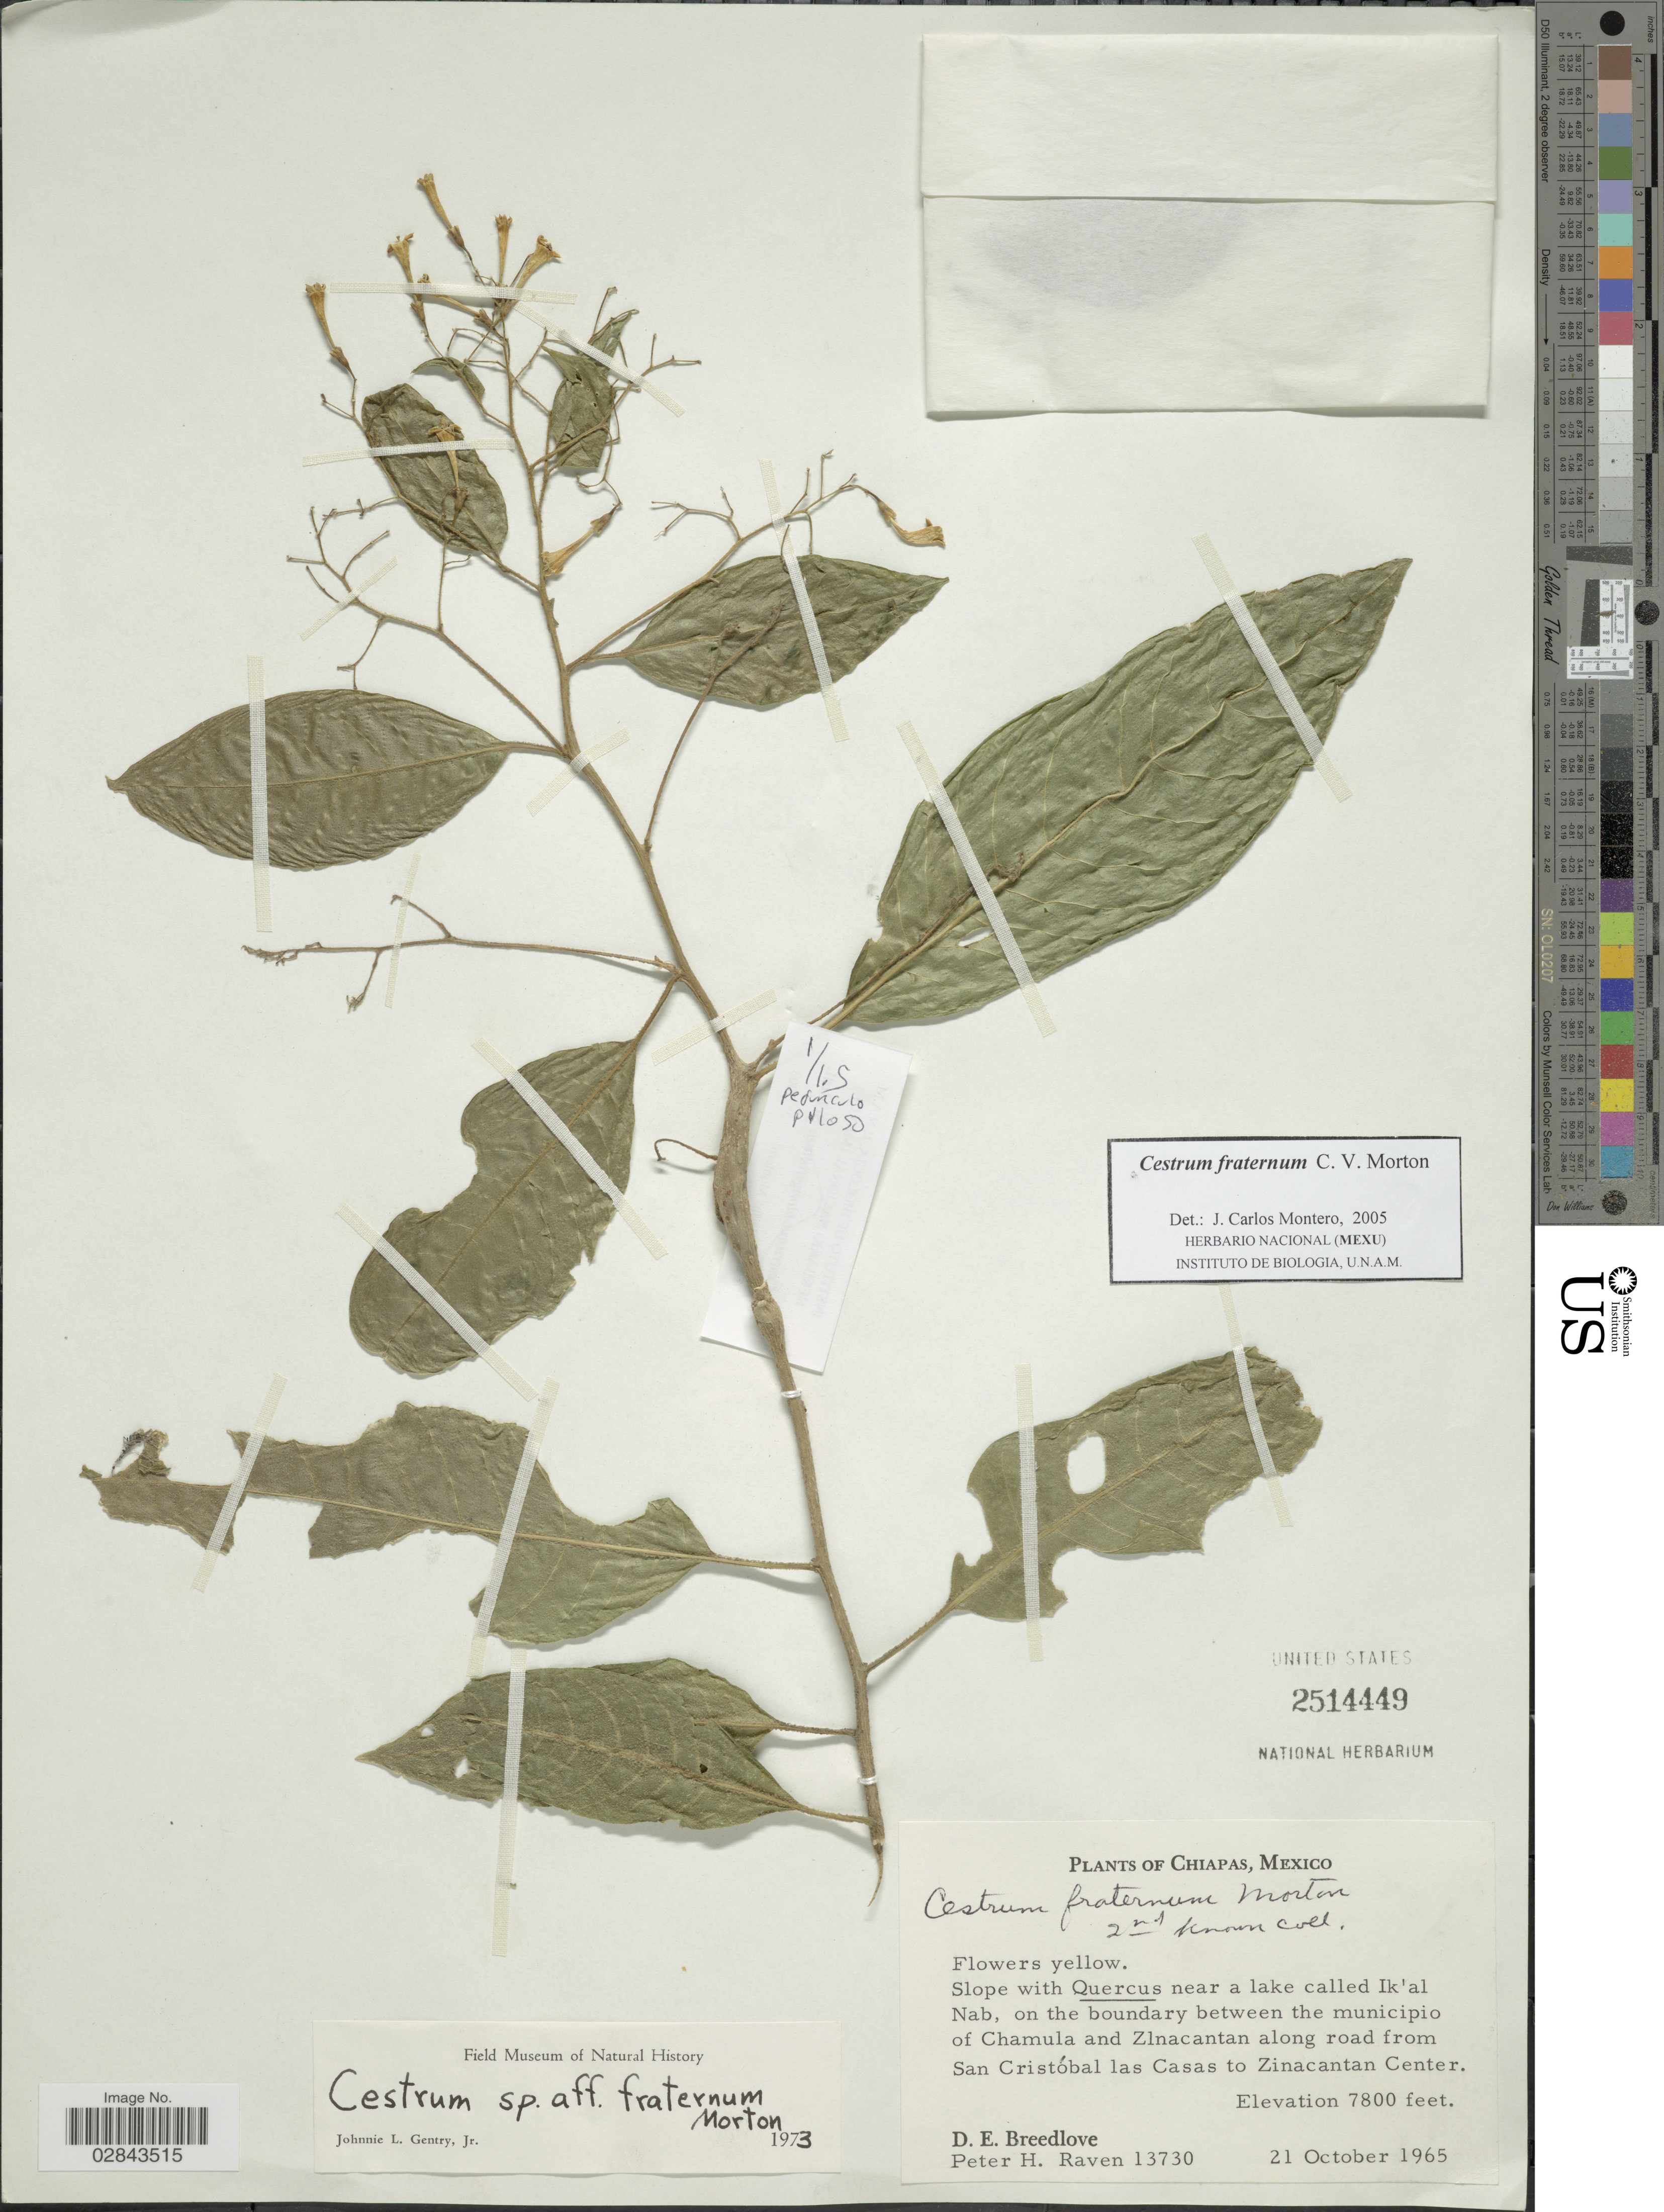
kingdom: Plantae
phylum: Tracheophyta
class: Magnoliopsida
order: Solanales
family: Solanaceae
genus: Cestrum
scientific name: Cestrum fraternum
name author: C.V. Morton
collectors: D. E. Breedlove & P. Raven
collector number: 13730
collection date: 1965-10-21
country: Mexico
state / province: Chiapas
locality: Near a lake called Ik'al Nab, on the boundary between the municipio of Chamula and Zlnacantan along road from San Cristóbal las Casas to Zinacantan Center.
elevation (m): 2377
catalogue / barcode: US 2514449